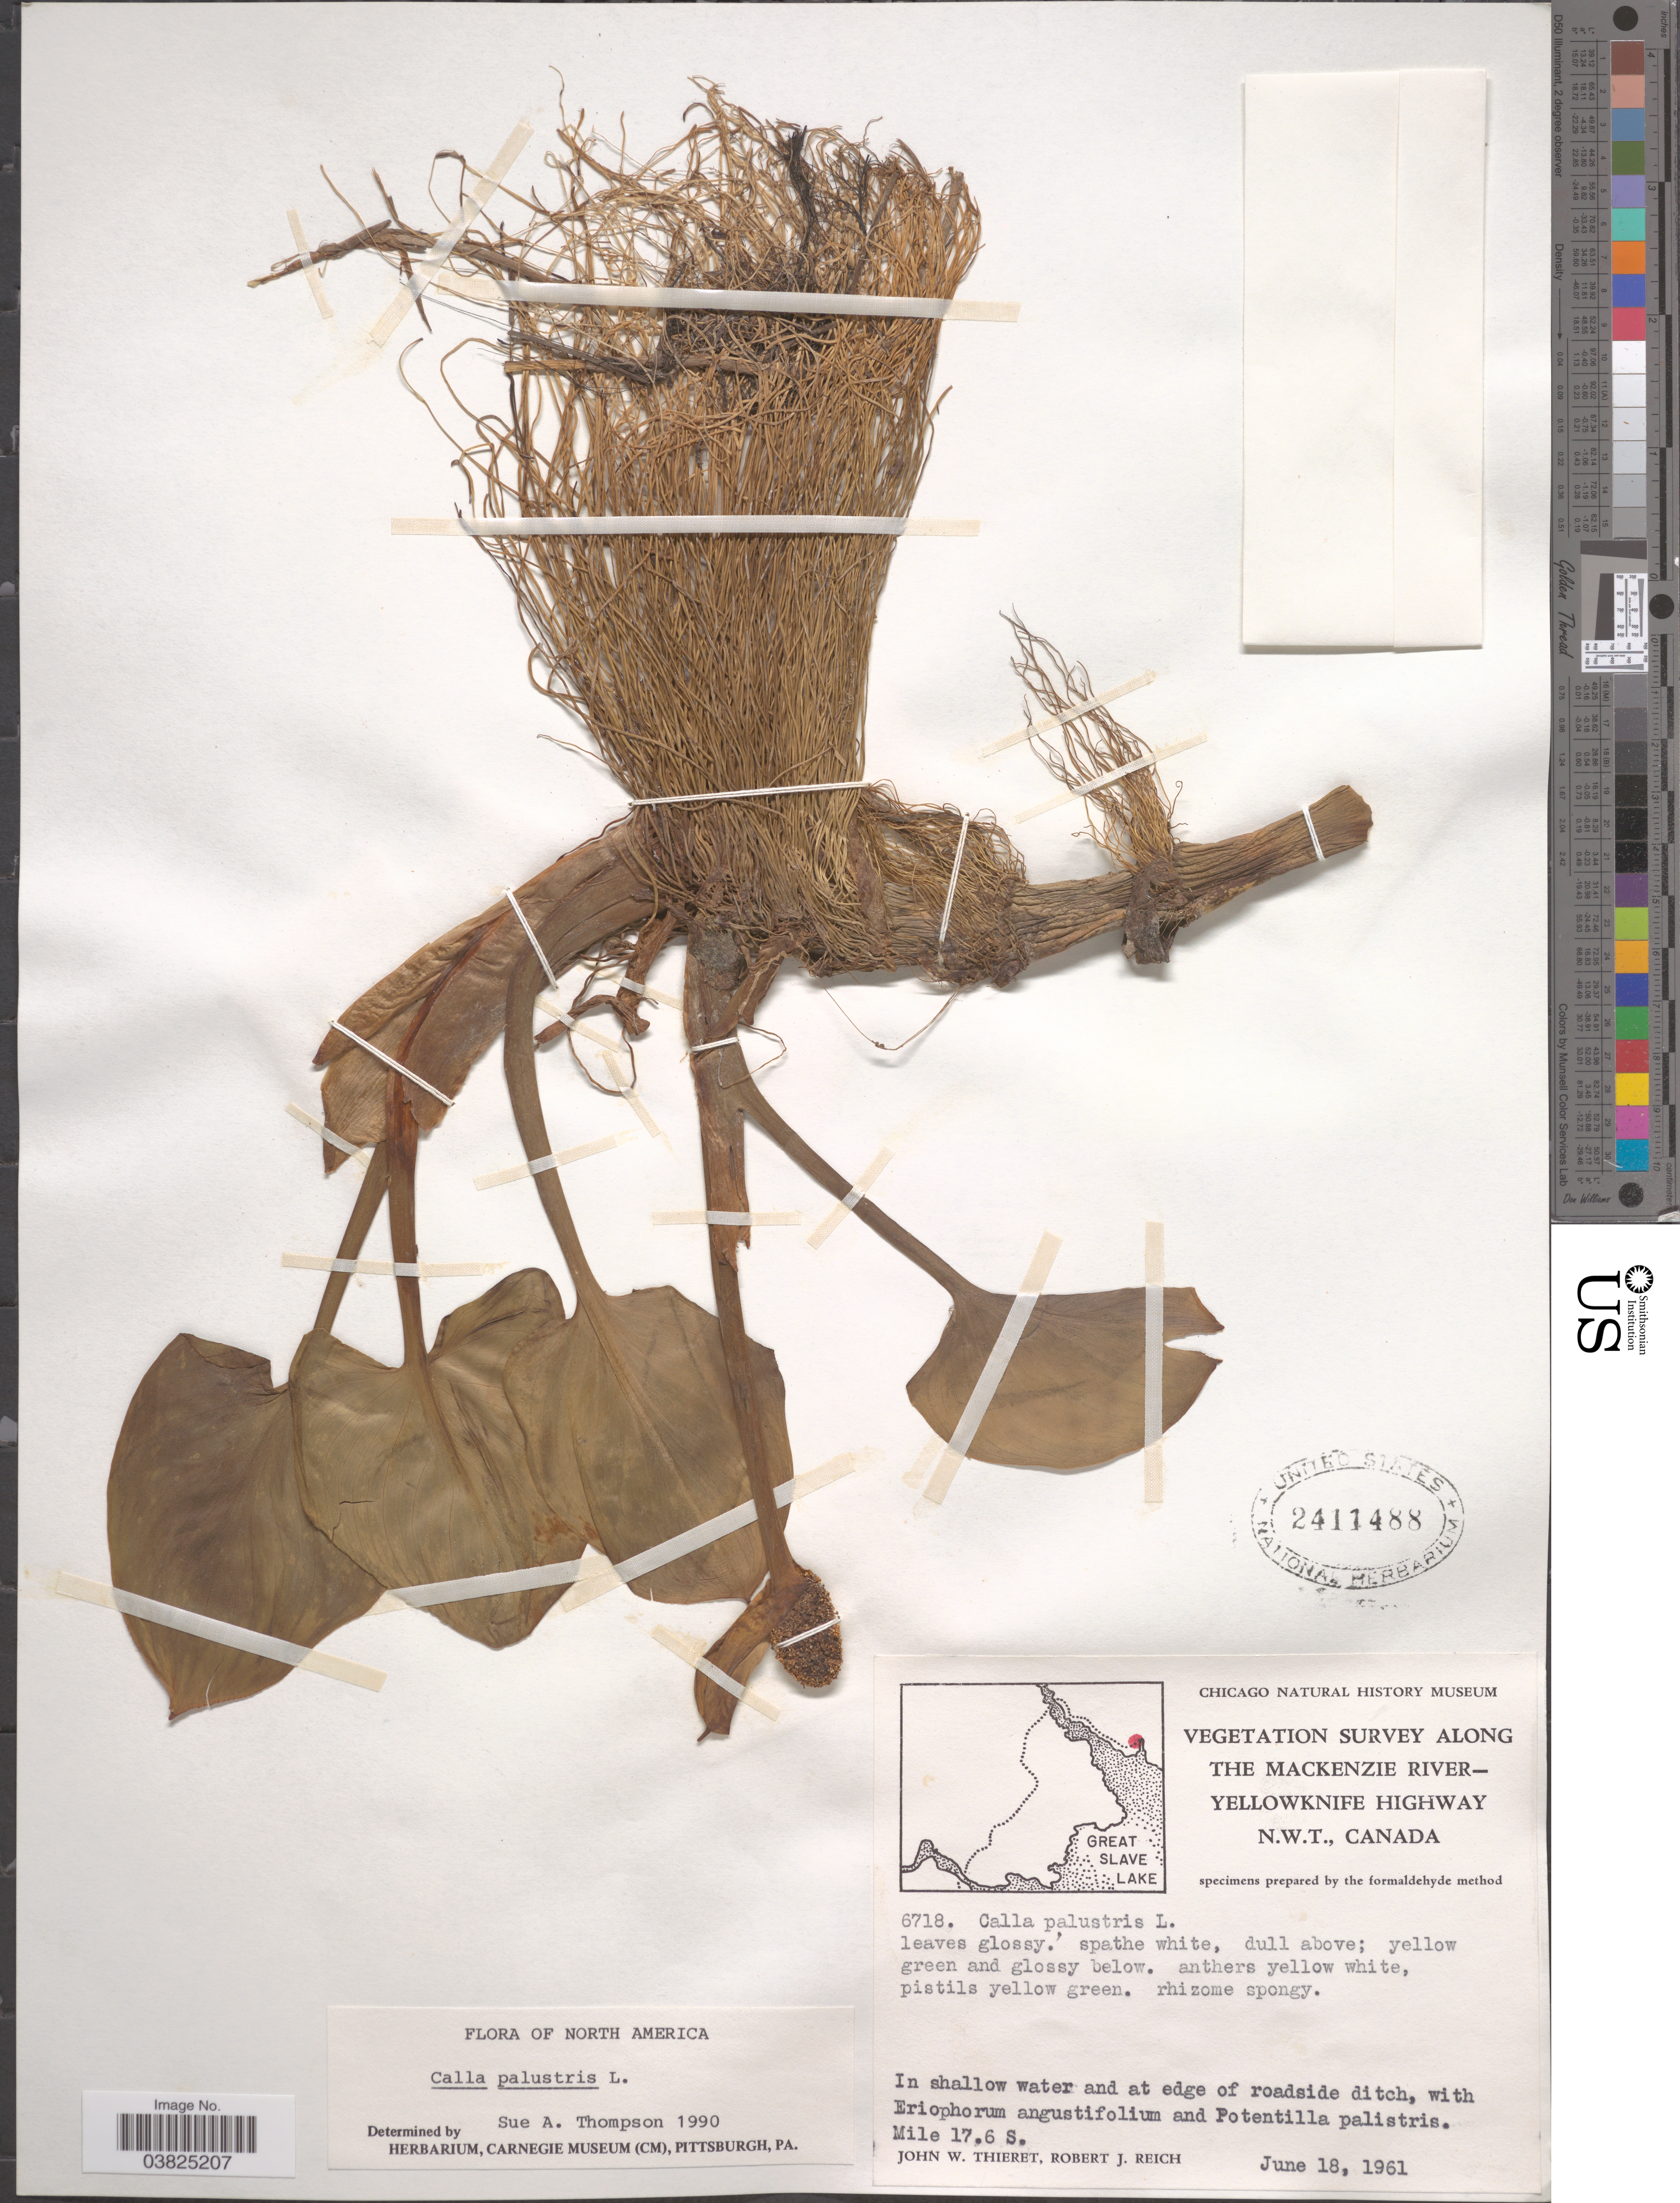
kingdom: Plantae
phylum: Tracheophyta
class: Liliopsida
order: Alismatales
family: Araceae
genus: Calla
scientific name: Calla palustris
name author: L.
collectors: J. W. Thieret & R. Reich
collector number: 6718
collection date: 1961-06-18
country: Canada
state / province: Northwest Territories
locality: Along the Mackenzie River - Yellowknife Highway. Mile 17.6 S.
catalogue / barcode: US 2411488